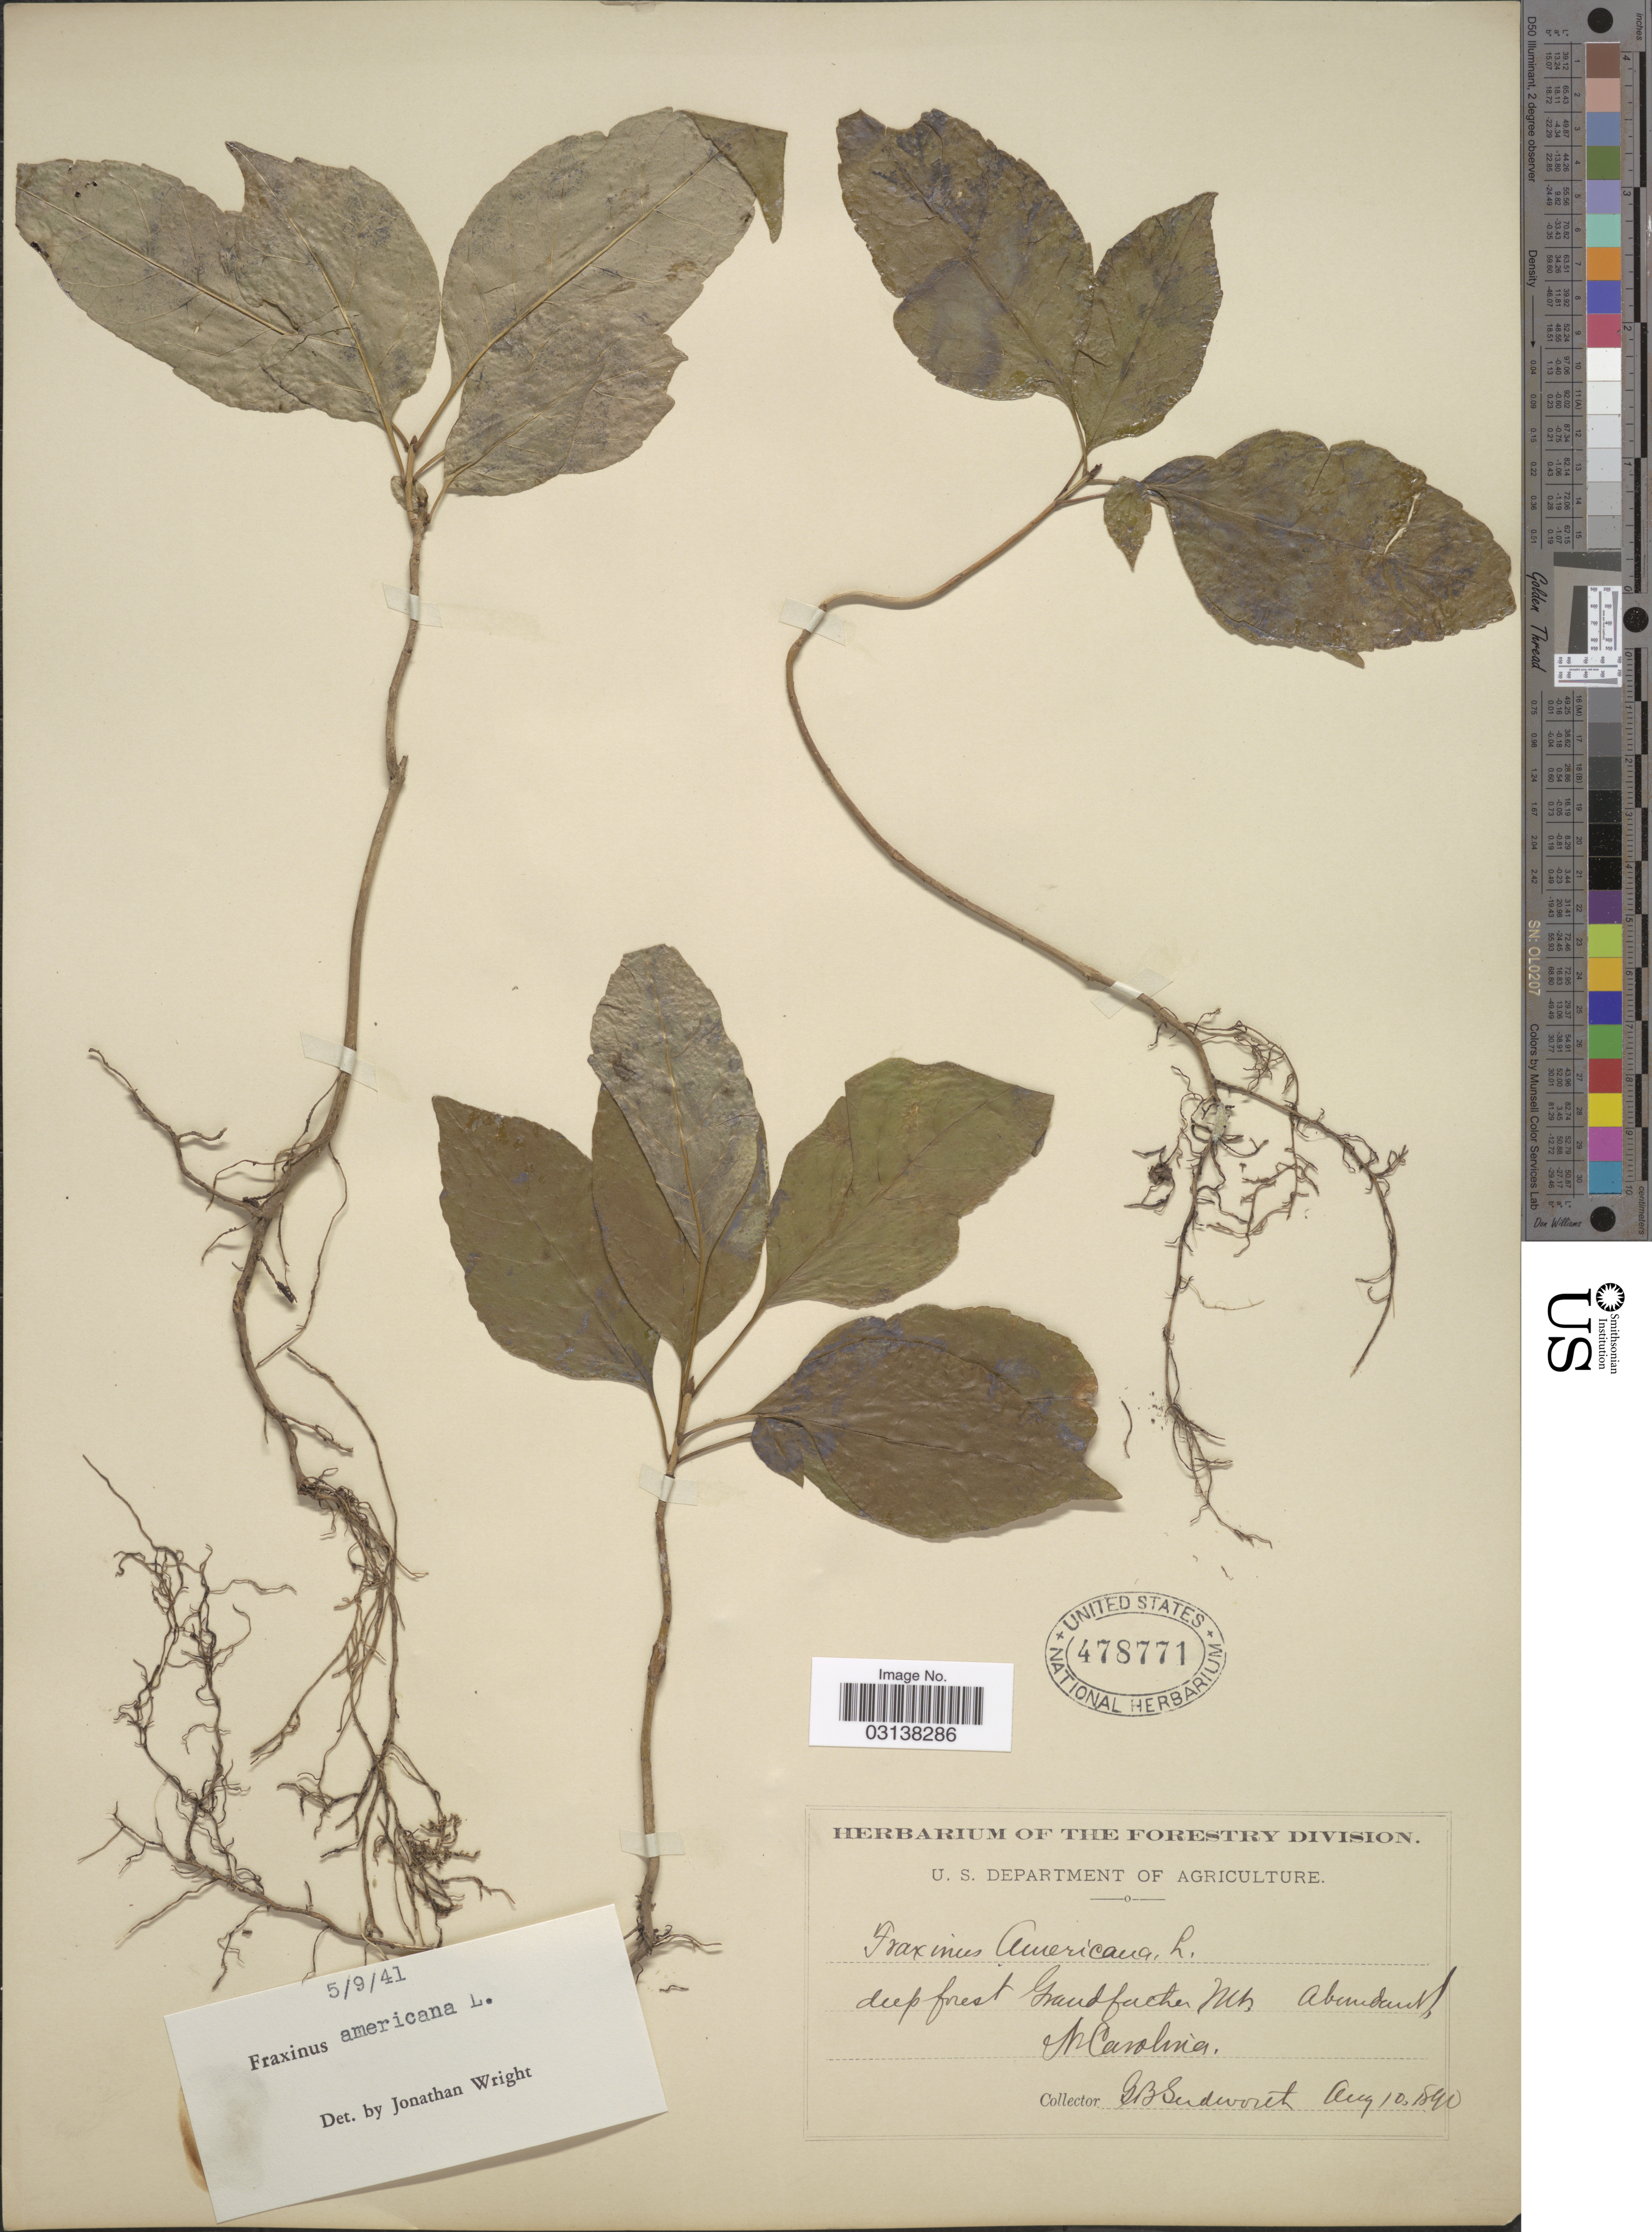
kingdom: Plantae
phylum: Tracheophyta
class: Magnoliopsida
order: Lamiales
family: Oleaceae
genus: Fraxinus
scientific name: Fraxinus americana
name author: L.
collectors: G. B. Sudworth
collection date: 1890-08-10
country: United States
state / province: North Carolina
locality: Deep forest Grandfather Mt.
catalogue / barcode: US 478771